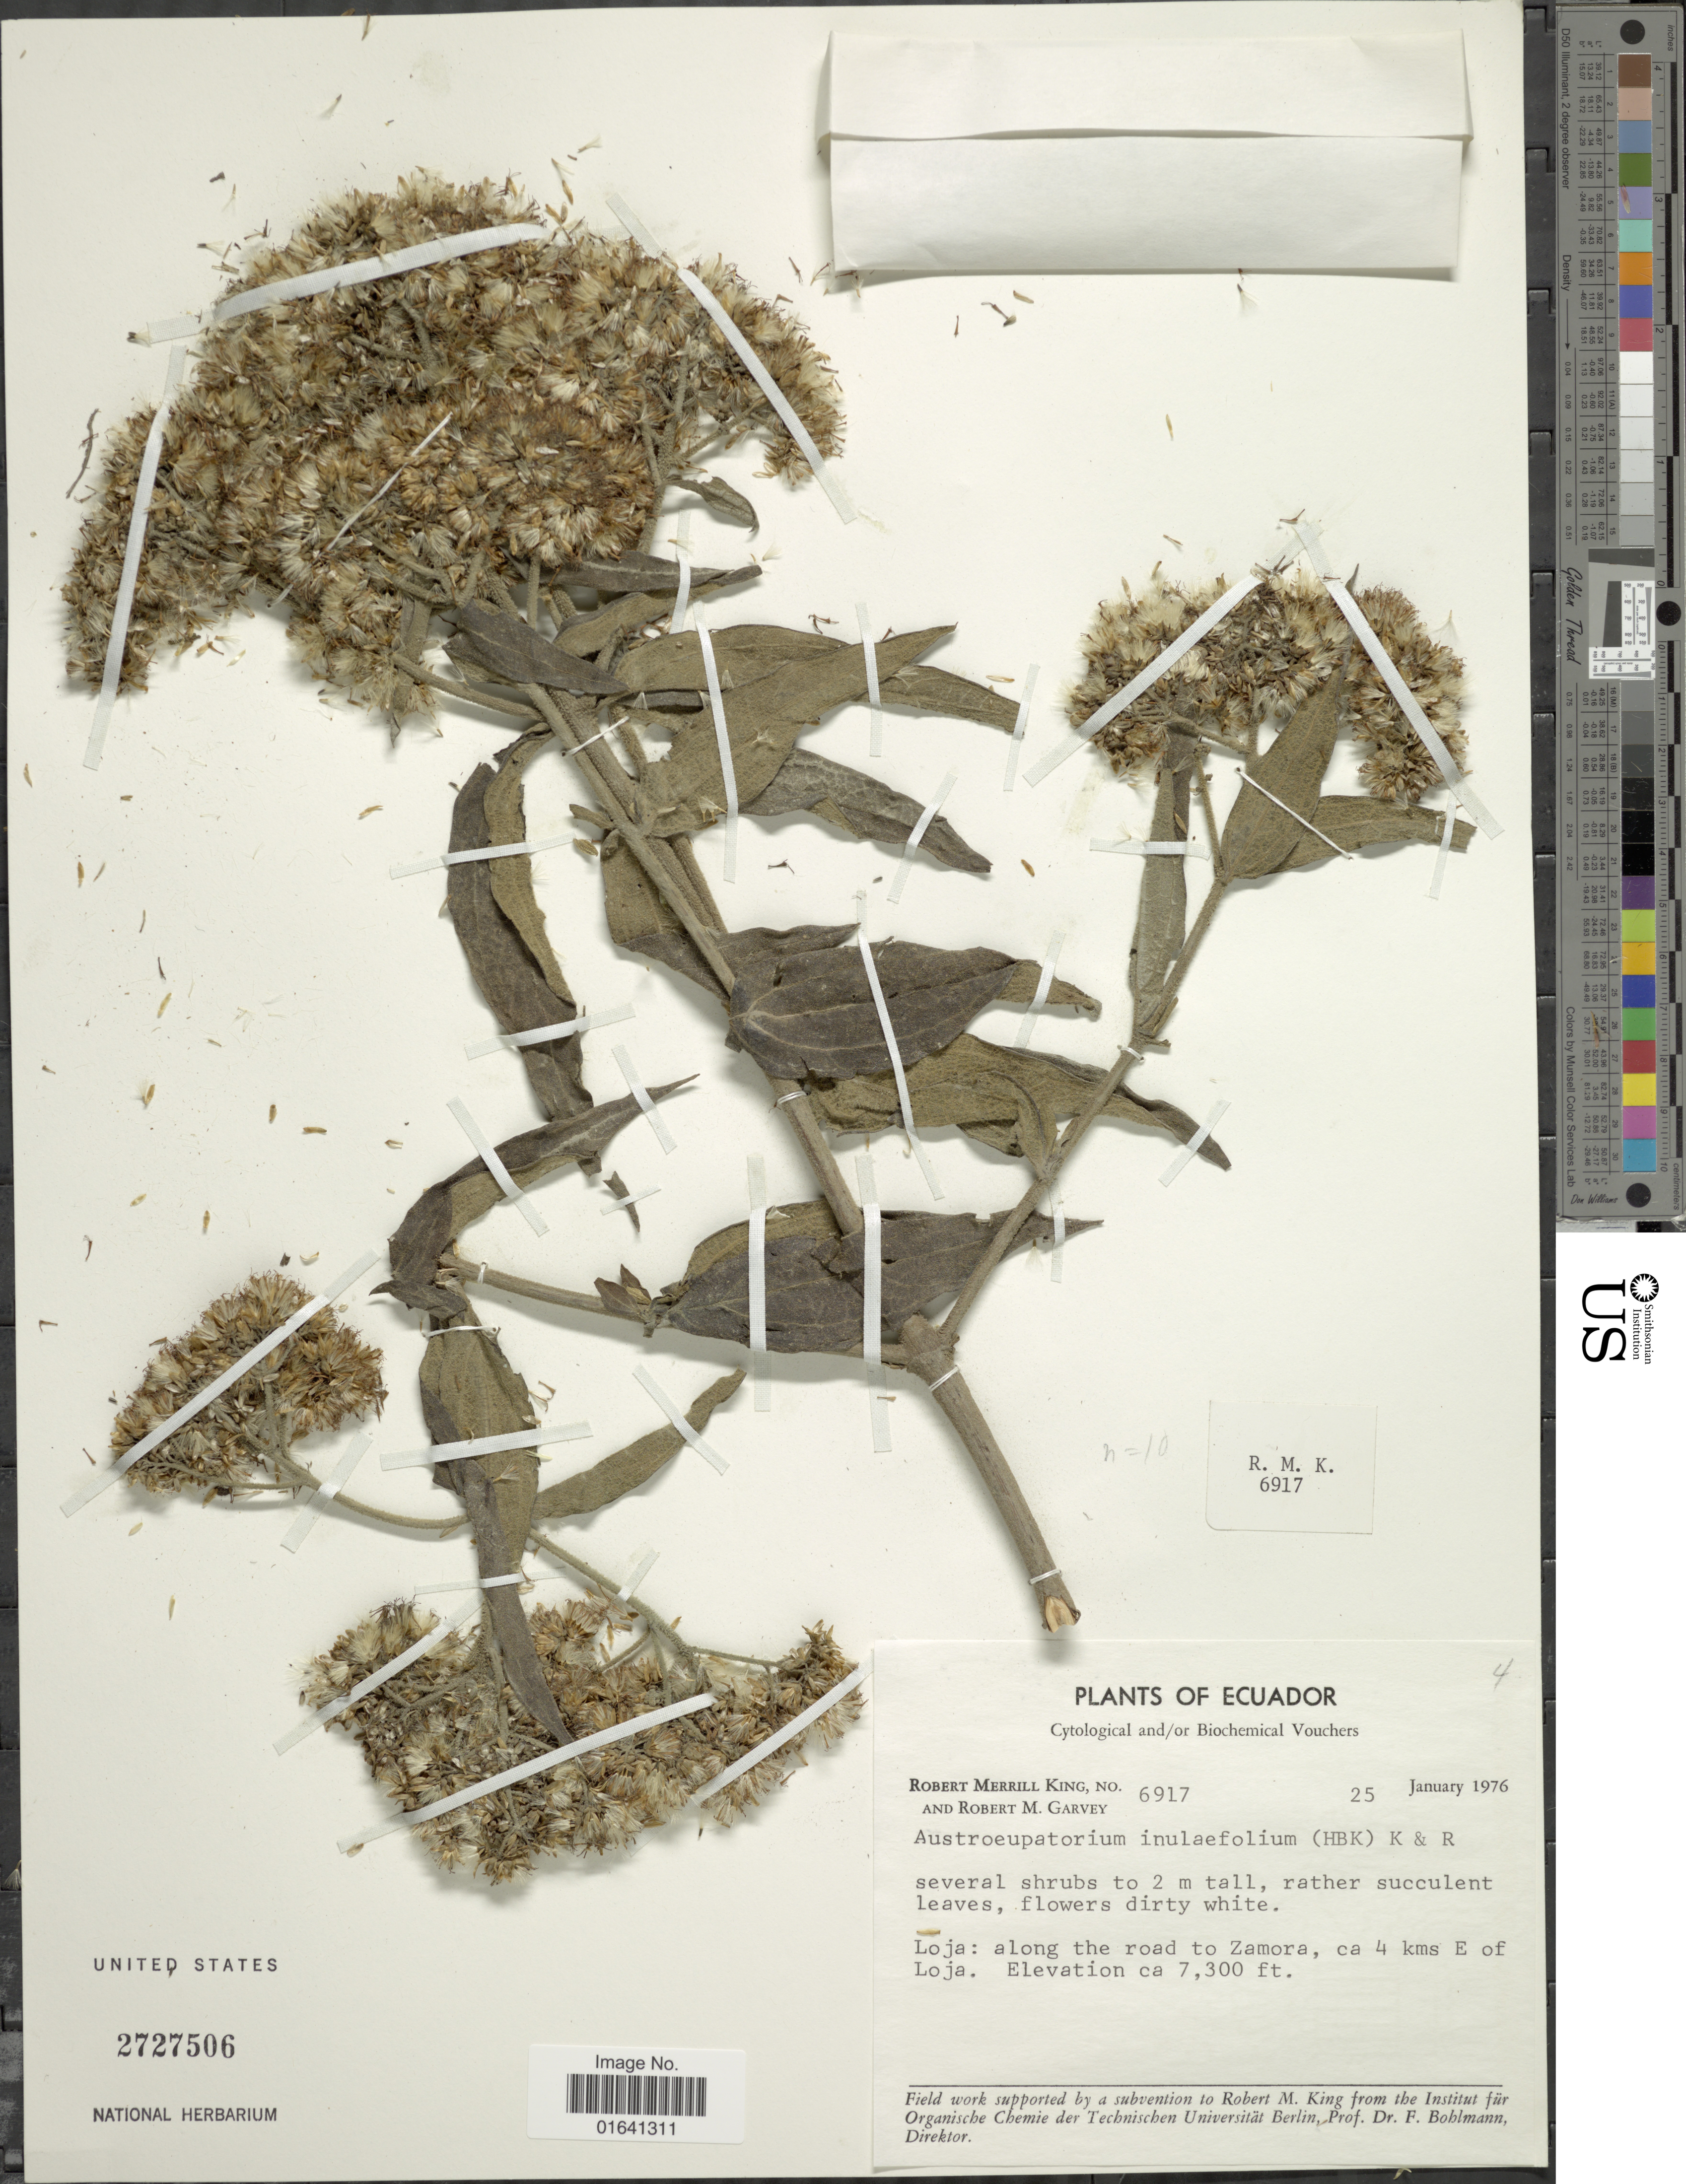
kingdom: Plantae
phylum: Tracheophyta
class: Magnoliopsida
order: Asterales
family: Asteraceae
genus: Austroeupatorium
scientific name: Austroeupatorium inulaefolium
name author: (Kunth) R.M. King & H. Rob.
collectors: R. M. King & R. Garvey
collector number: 6917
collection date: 1976-01-25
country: Ecuador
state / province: Loja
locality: Along the road to Zamora, ca 4 kms E of Loja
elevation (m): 2225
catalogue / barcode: US 2727506